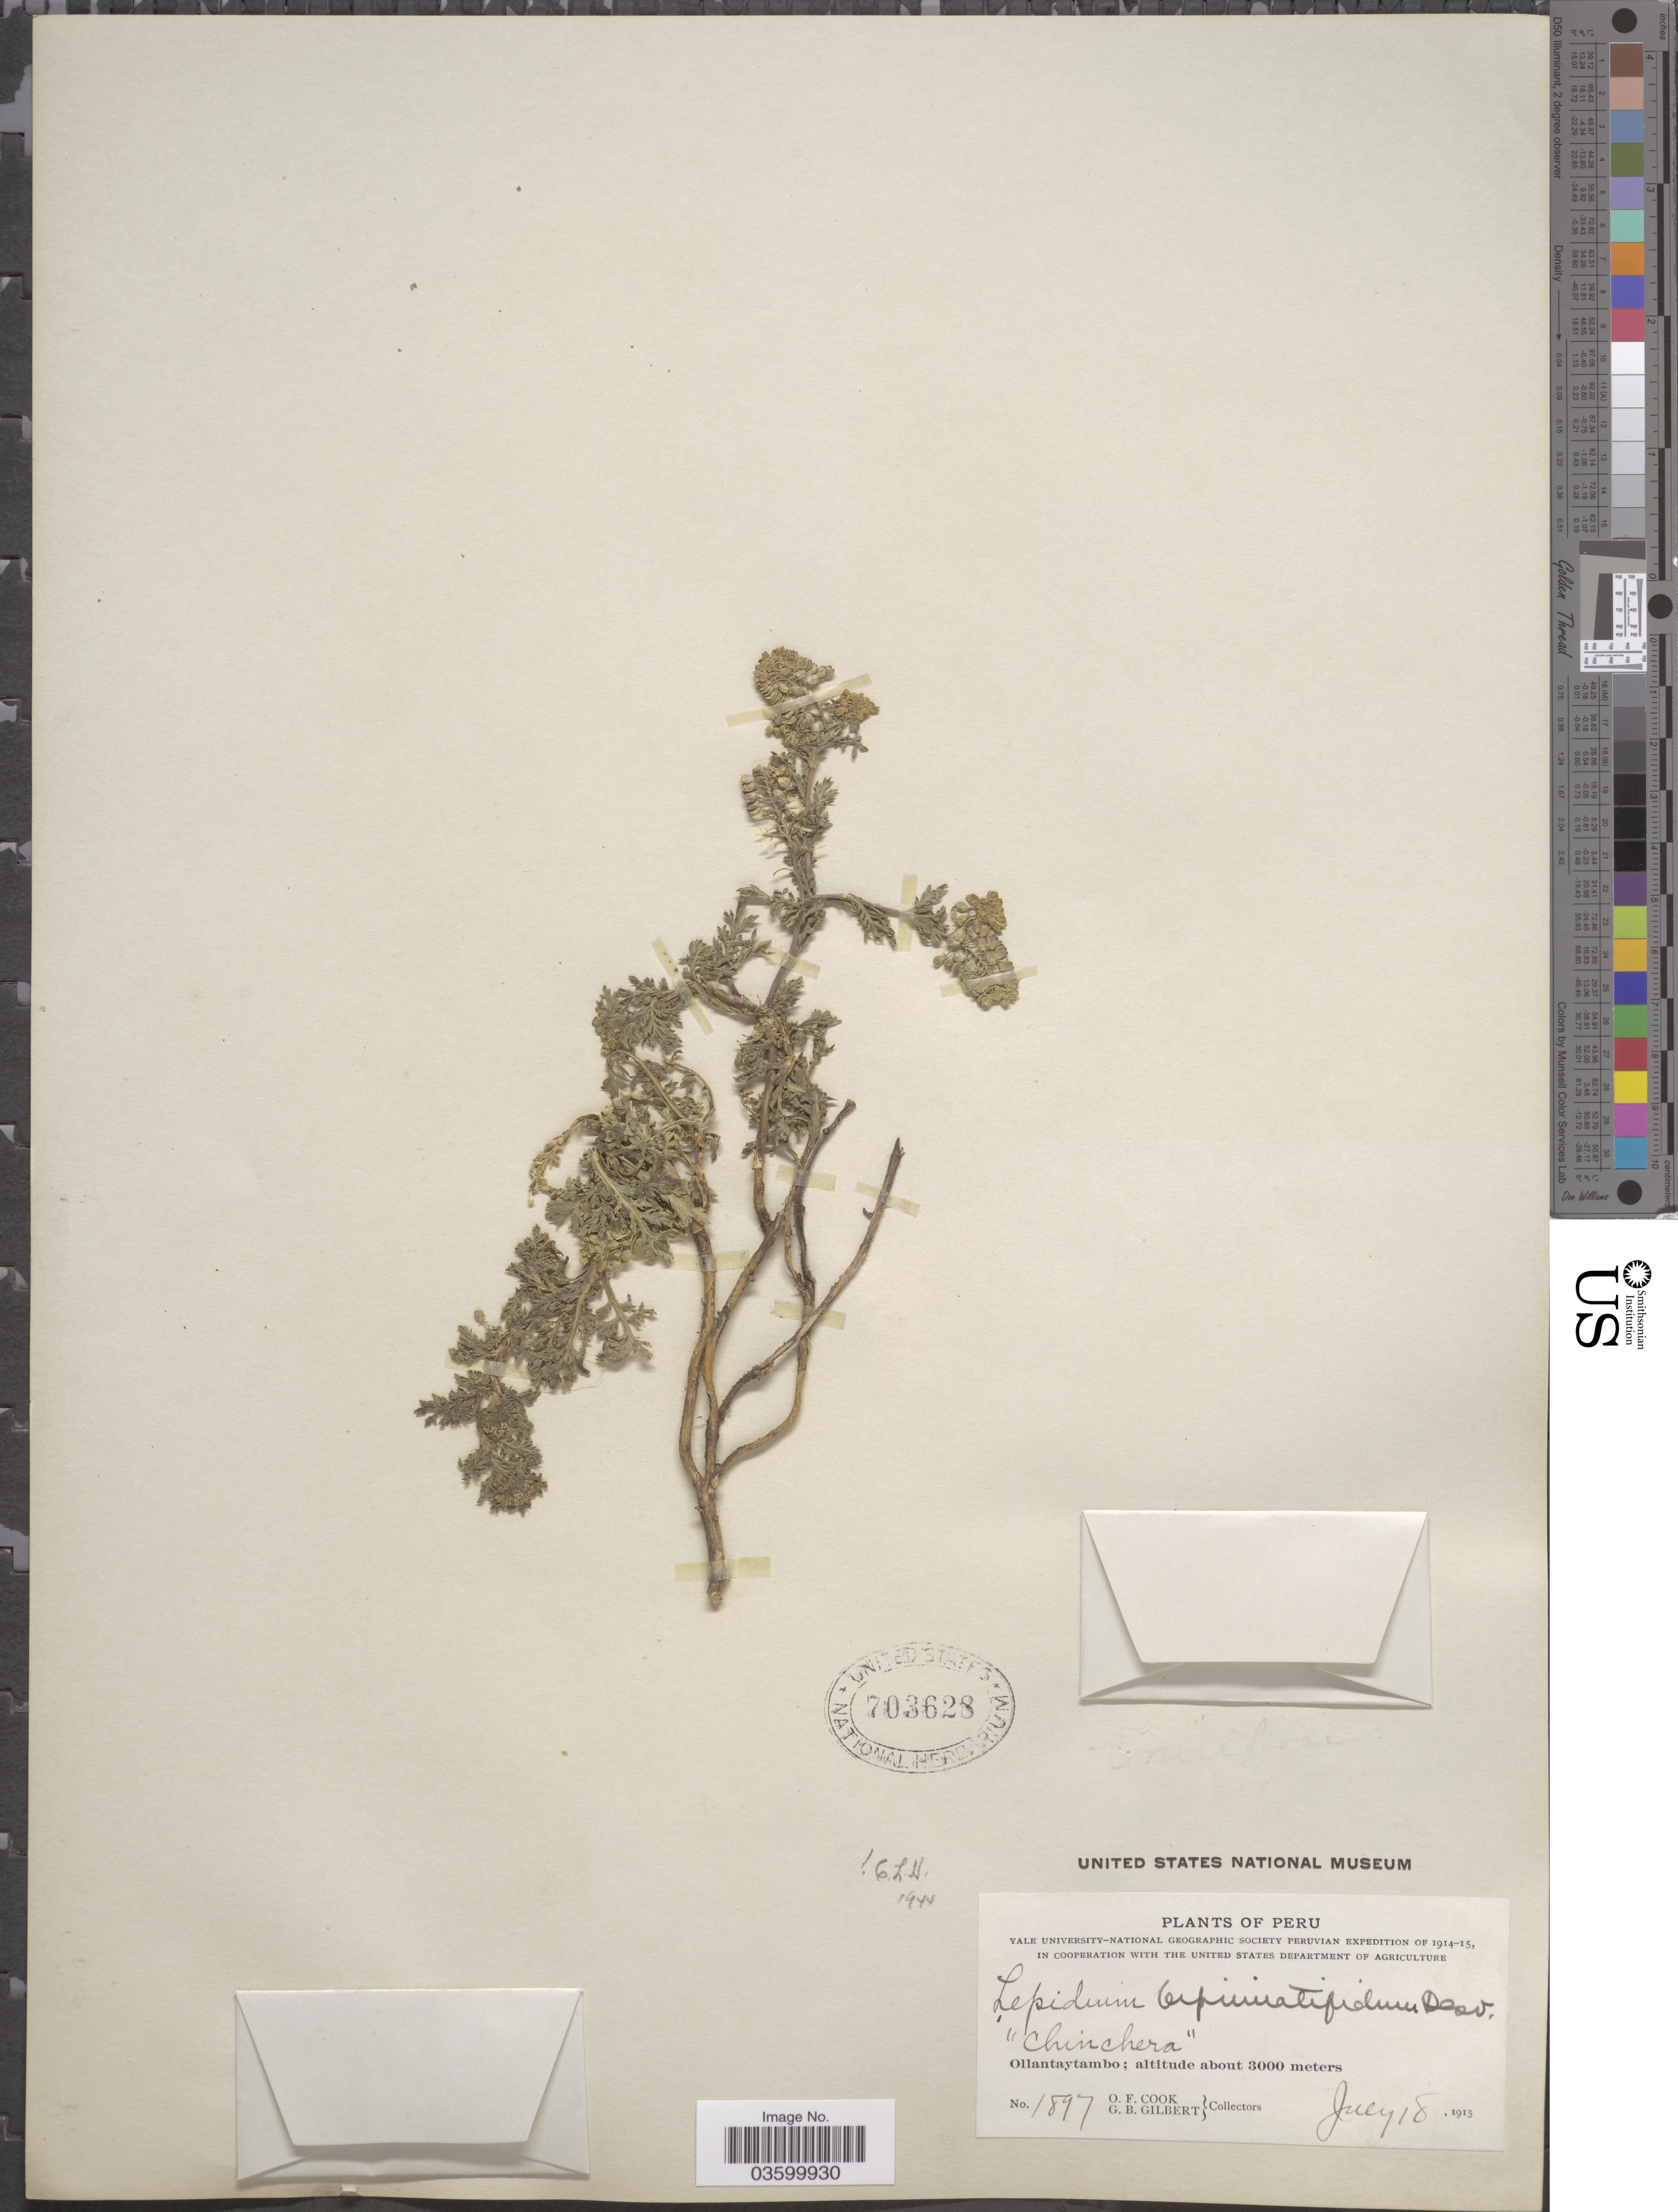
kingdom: Plantae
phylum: Tracheophyta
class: Magnoliopsida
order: Brassicales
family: Brassicaceae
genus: Lepidium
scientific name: Lepidium bipinnatifidum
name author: Desv.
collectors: O. F. Cook & G. B. Gilbert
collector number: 1897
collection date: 1915-07-18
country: Peru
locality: Ollantaytambo.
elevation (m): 3000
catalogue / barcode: US 703628